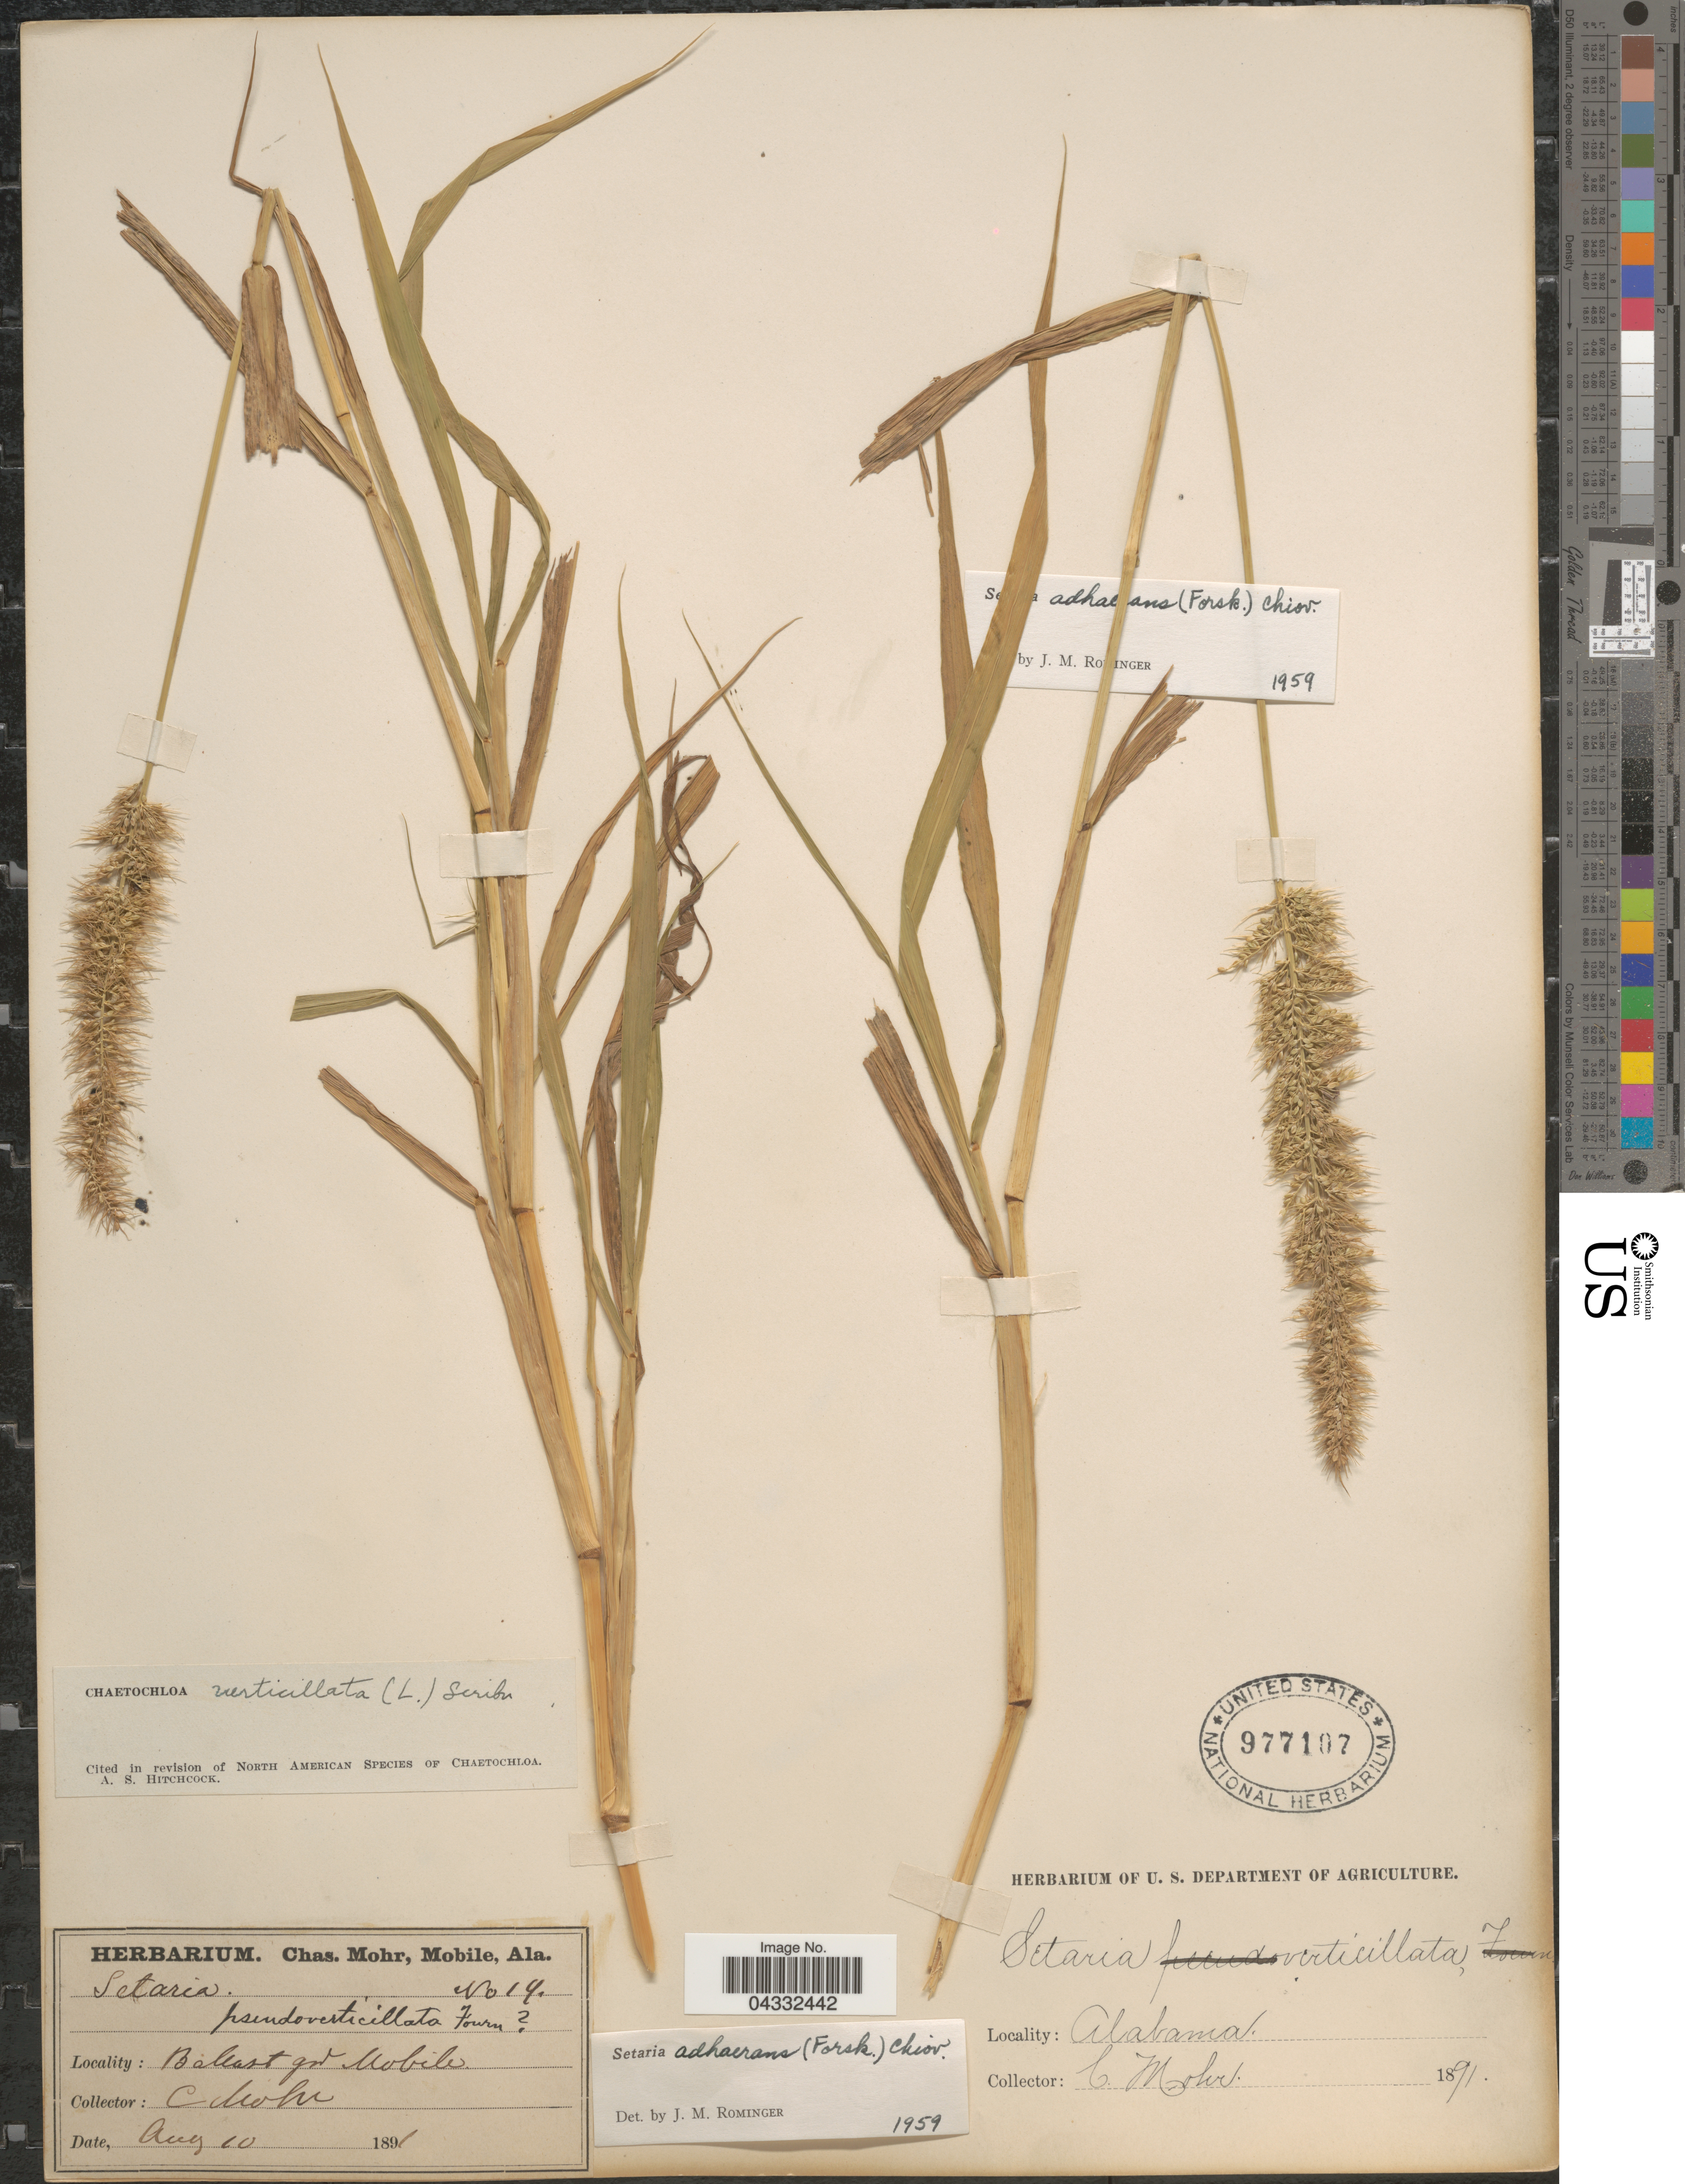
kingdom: Plantae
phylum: Tracheophyta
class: Liliopsida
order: Poales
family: Poaceae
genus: Setaria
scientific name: Setaria adhaerens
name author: (Forssk.) Chiov.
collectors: Mohr, C. T. (herbarium)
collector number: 19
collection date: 1891-08-10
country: United States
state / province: Alabama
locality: Ballast grd Mobile.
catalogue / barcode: US 977107